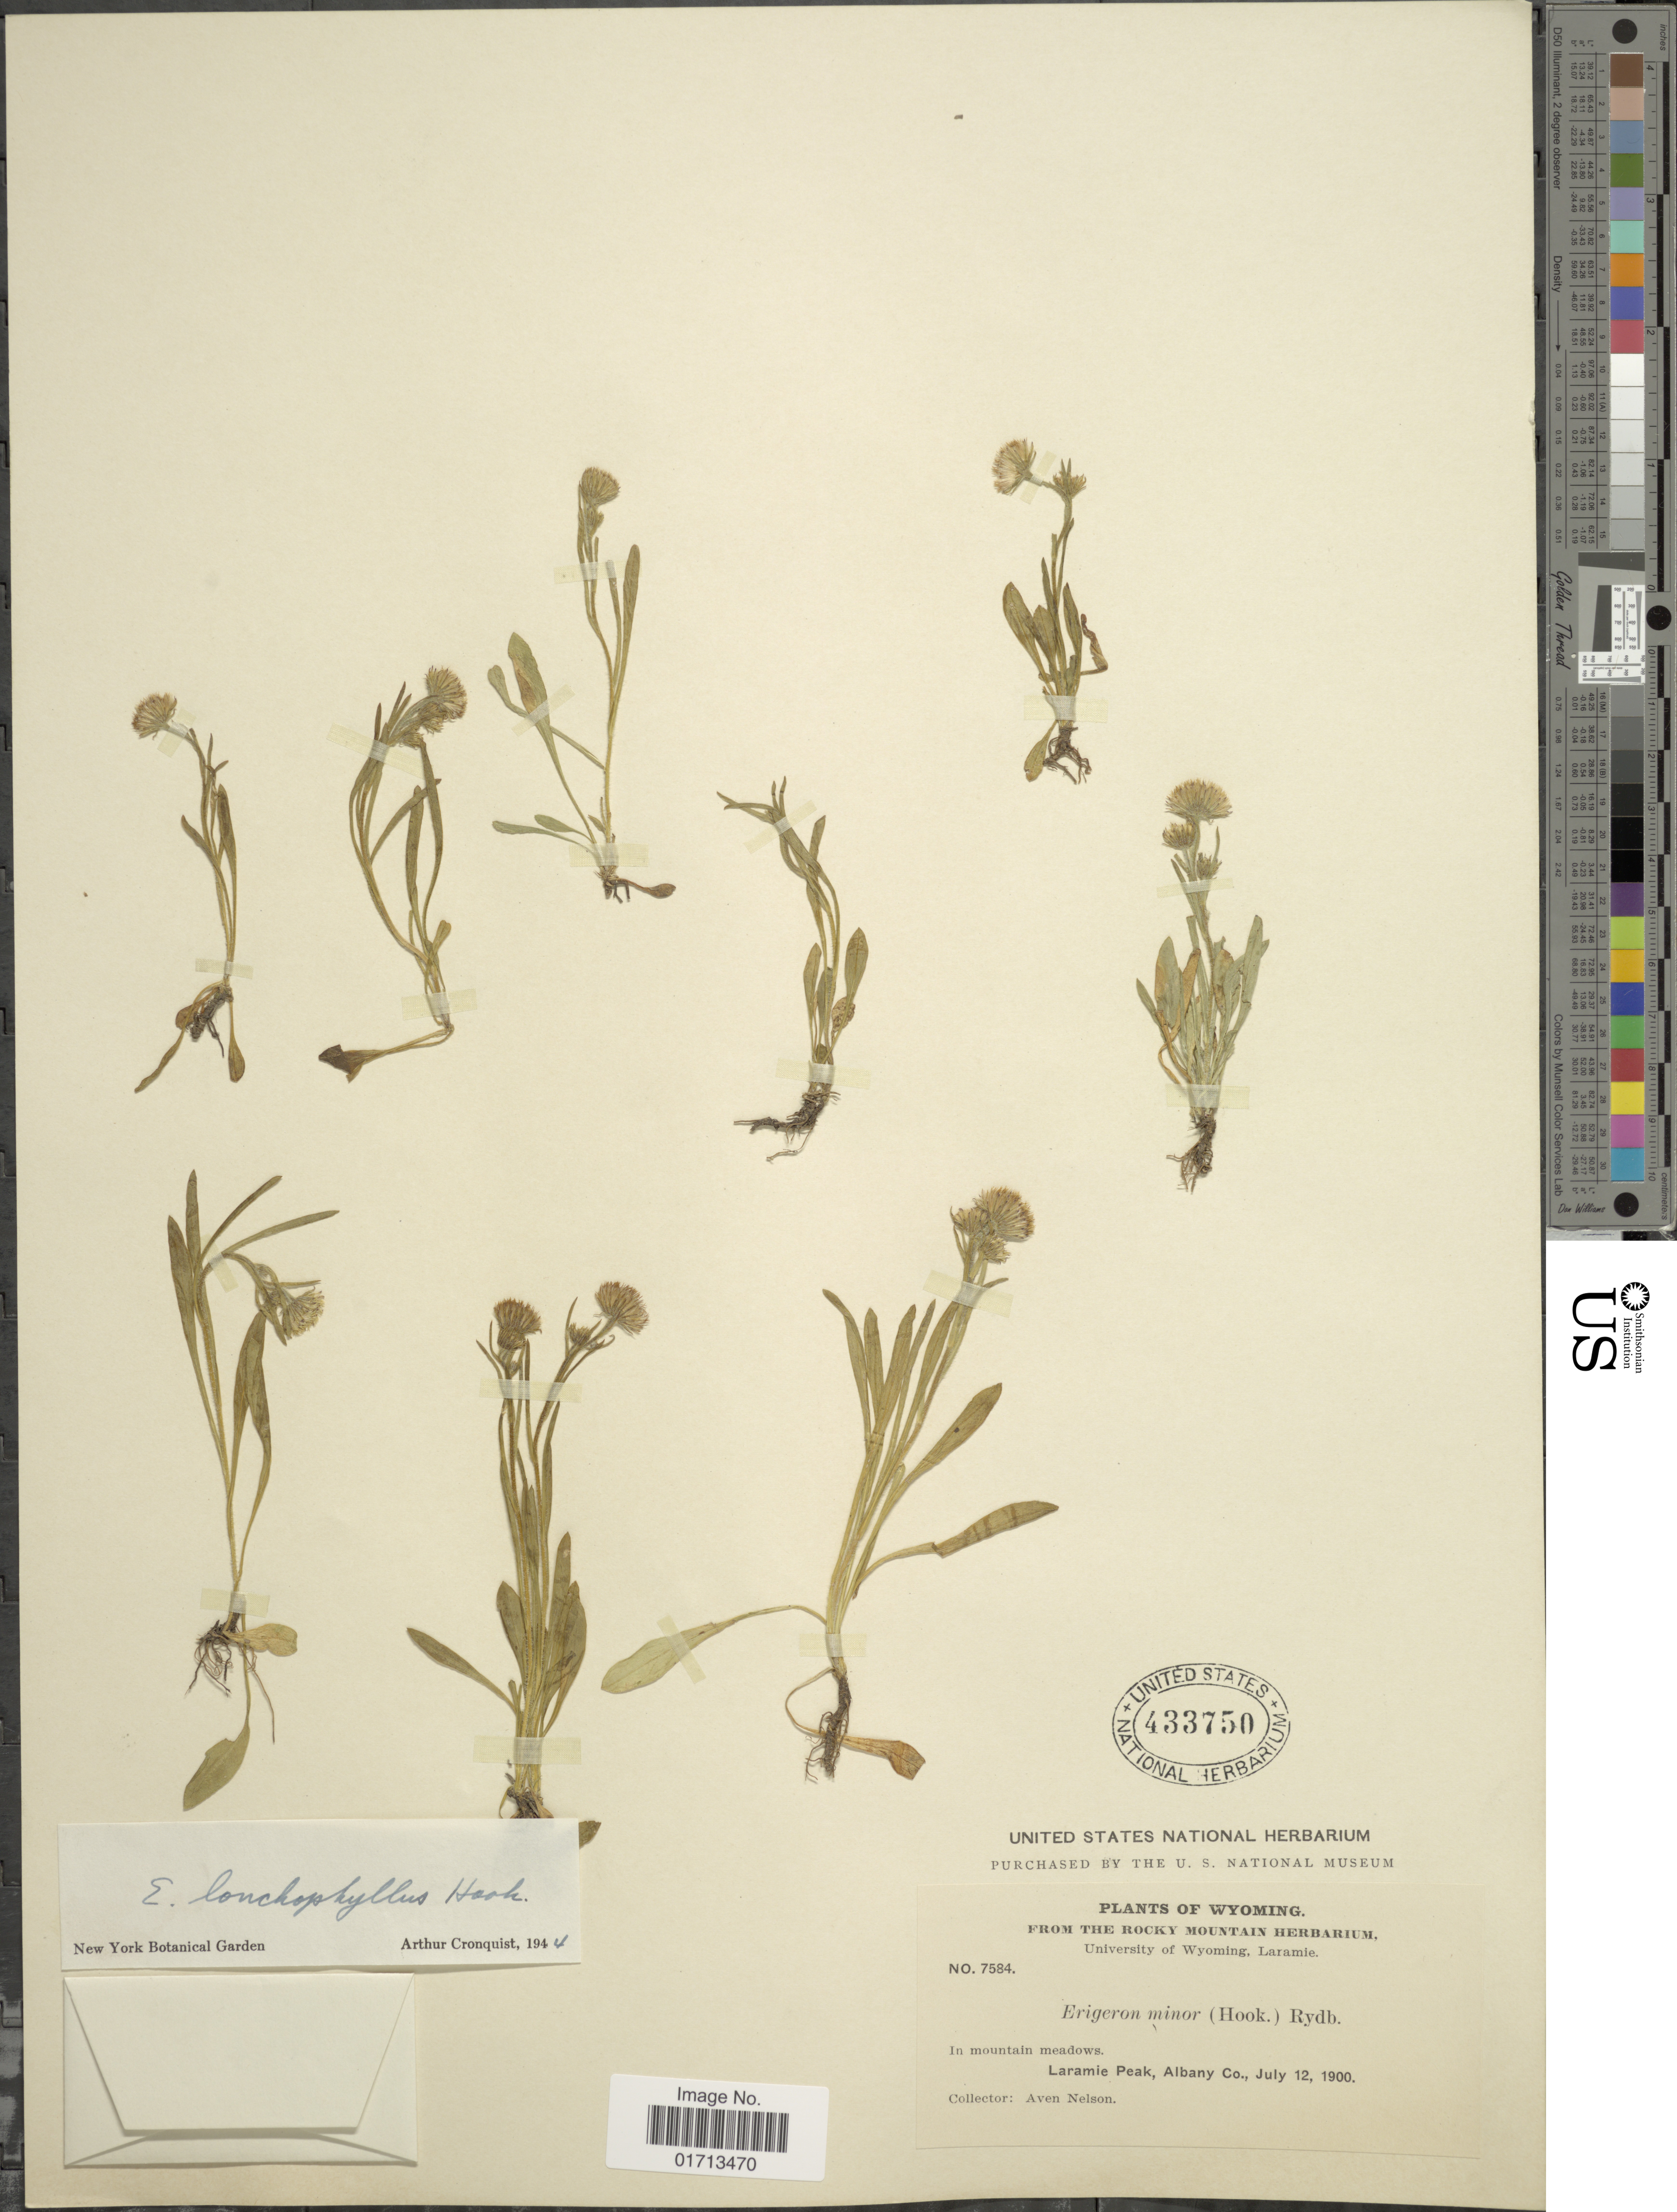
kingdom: Plantae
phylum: Tracheophyta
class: Magnoliopsida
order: Asterales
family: Asteraceae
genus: Erigeron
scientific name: Erigeron lonchophyllus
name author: Hook.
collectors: A. Nelson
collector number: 7584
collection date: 1900-07-12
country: United States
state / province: Wyoming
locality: Laramie Peak, Albany Co.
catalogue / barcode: US 433750